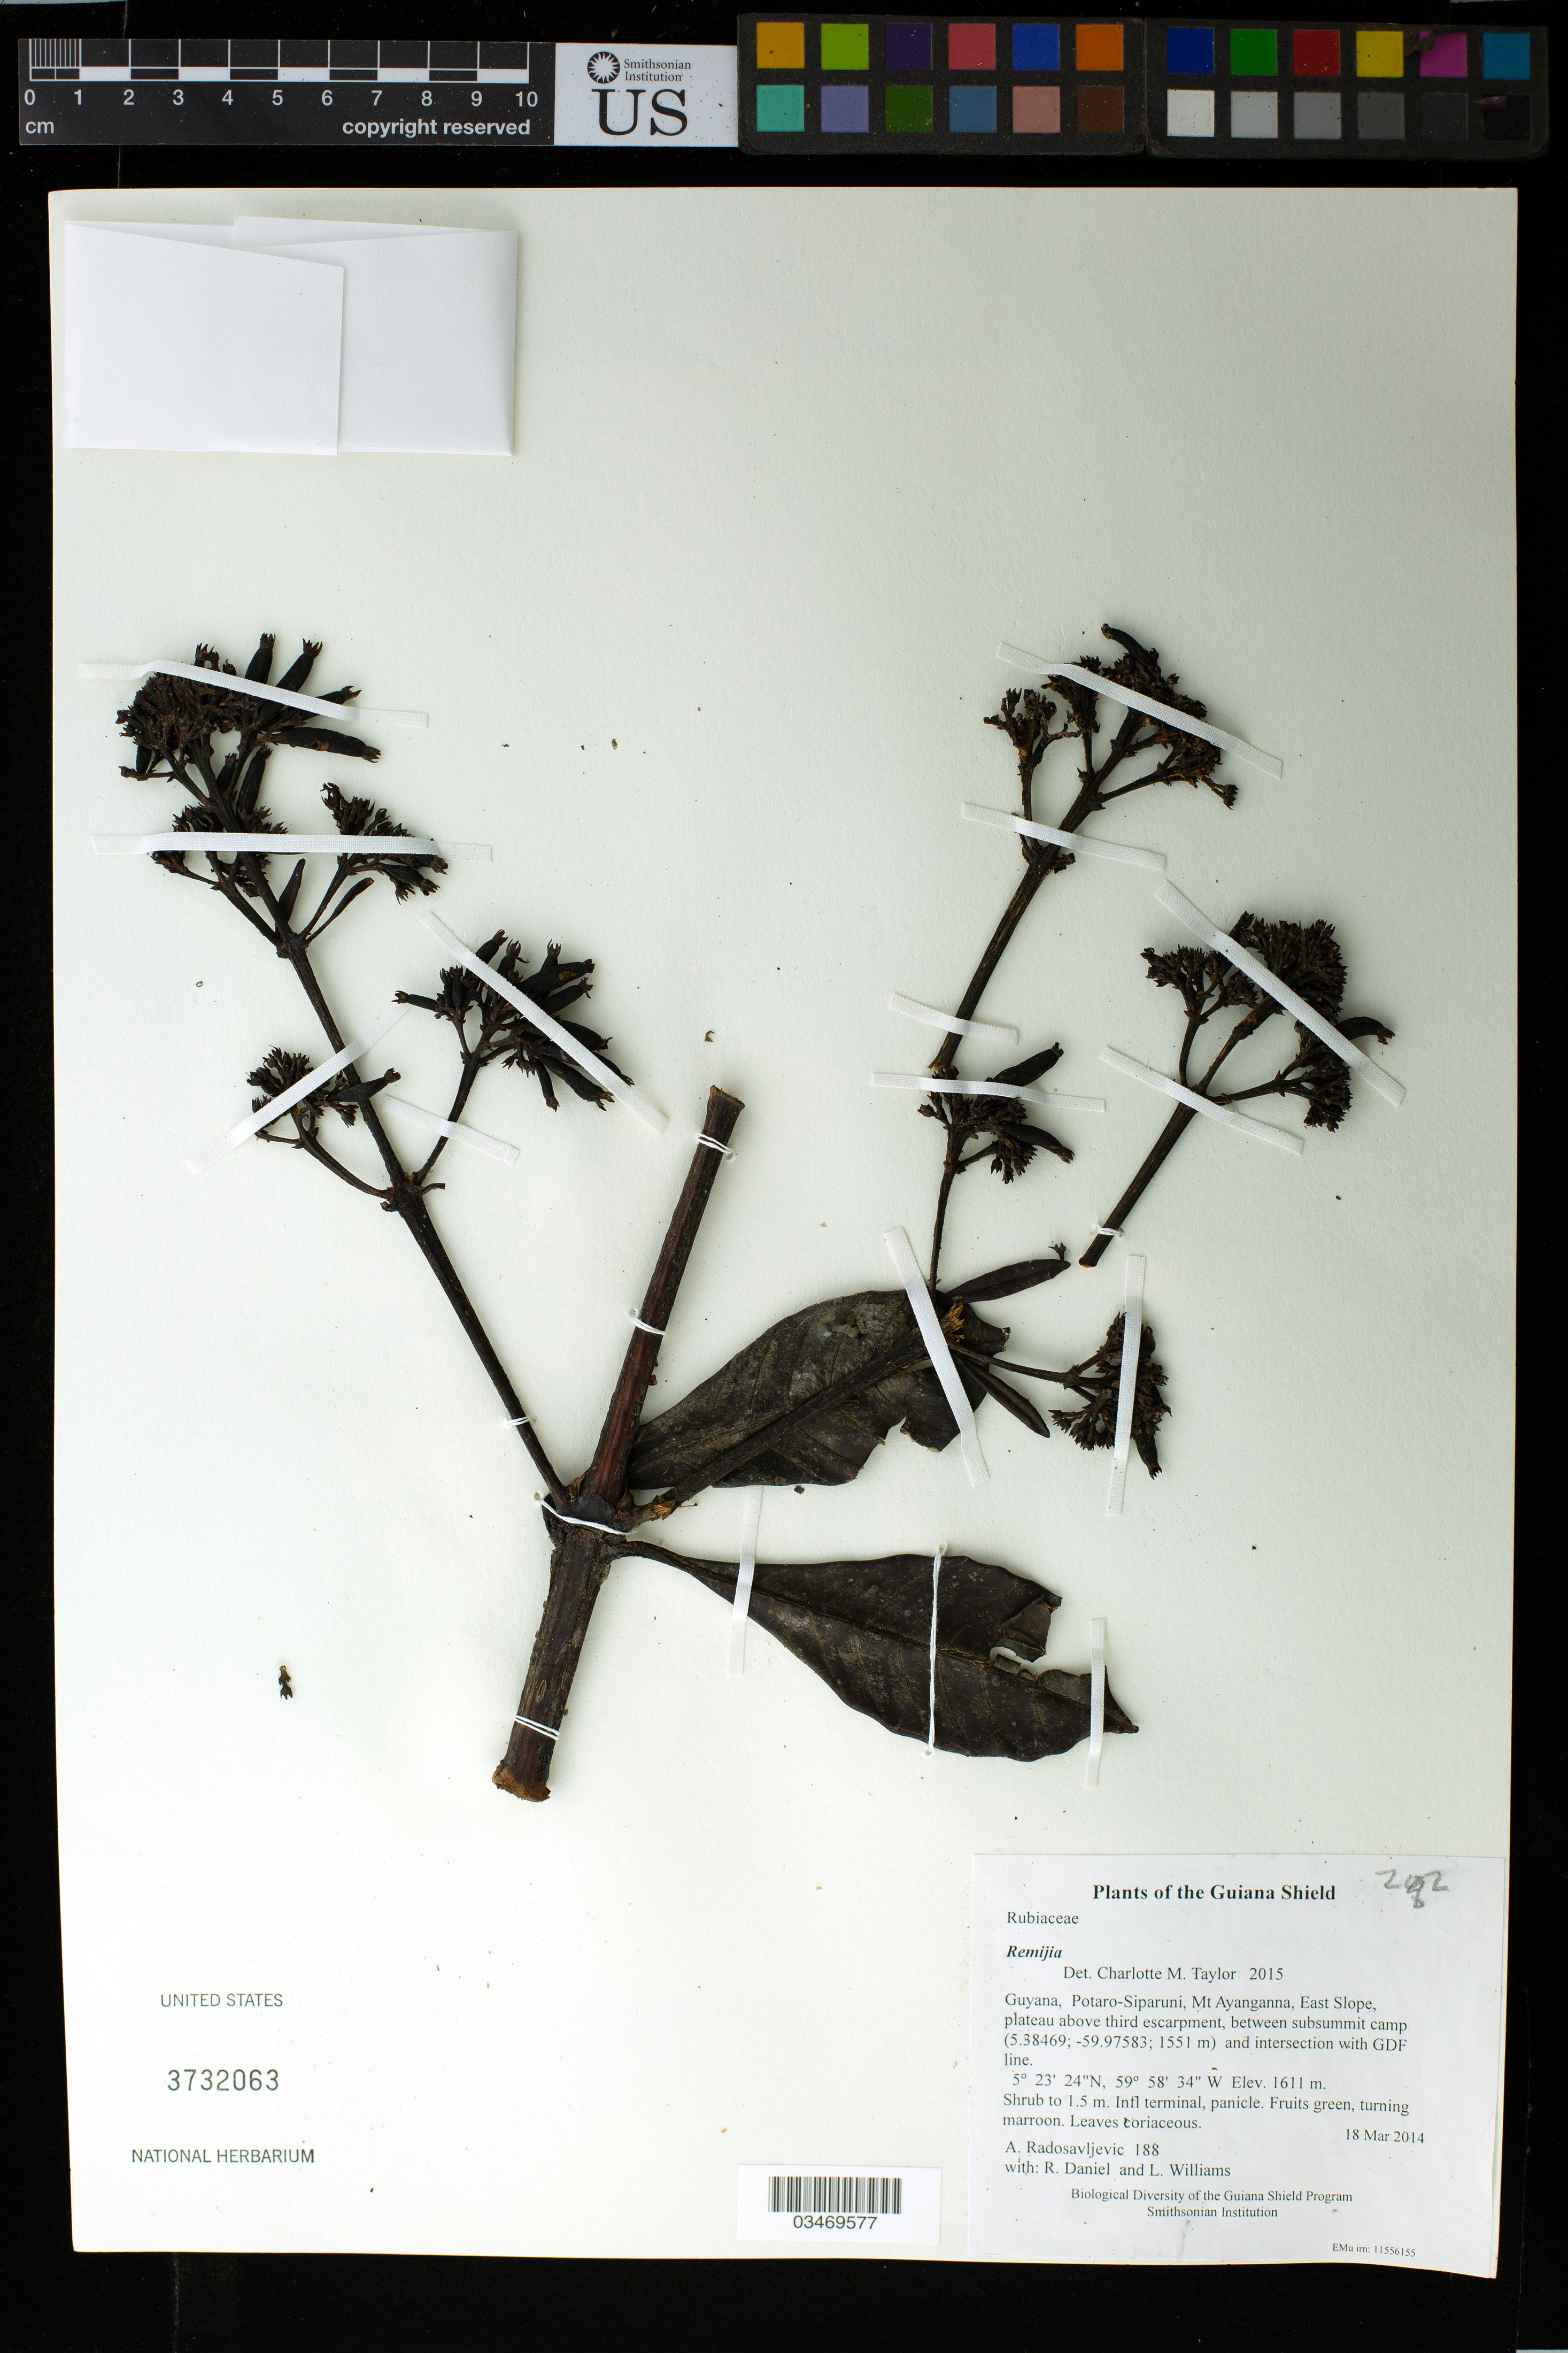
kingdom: Plantae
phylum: Tracheophyta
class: Magnoliopsida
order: Gentianales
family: Rubiaceae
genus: Remijia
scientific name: Remijia sp.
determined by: Taylor, Charlotte M.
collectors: A. Radosavljevic, R. Daniel & L. Williams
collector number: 188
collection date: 2014-03-18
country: Guyana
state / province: Potaro-Siparuni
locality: Mt Ayanganna, East Slope, plateau above third escarpment, between subsummit camp (5.38469; -59.97583; 1551 m) and intersection with GDF line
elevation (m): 1611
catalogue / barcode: US 3732063